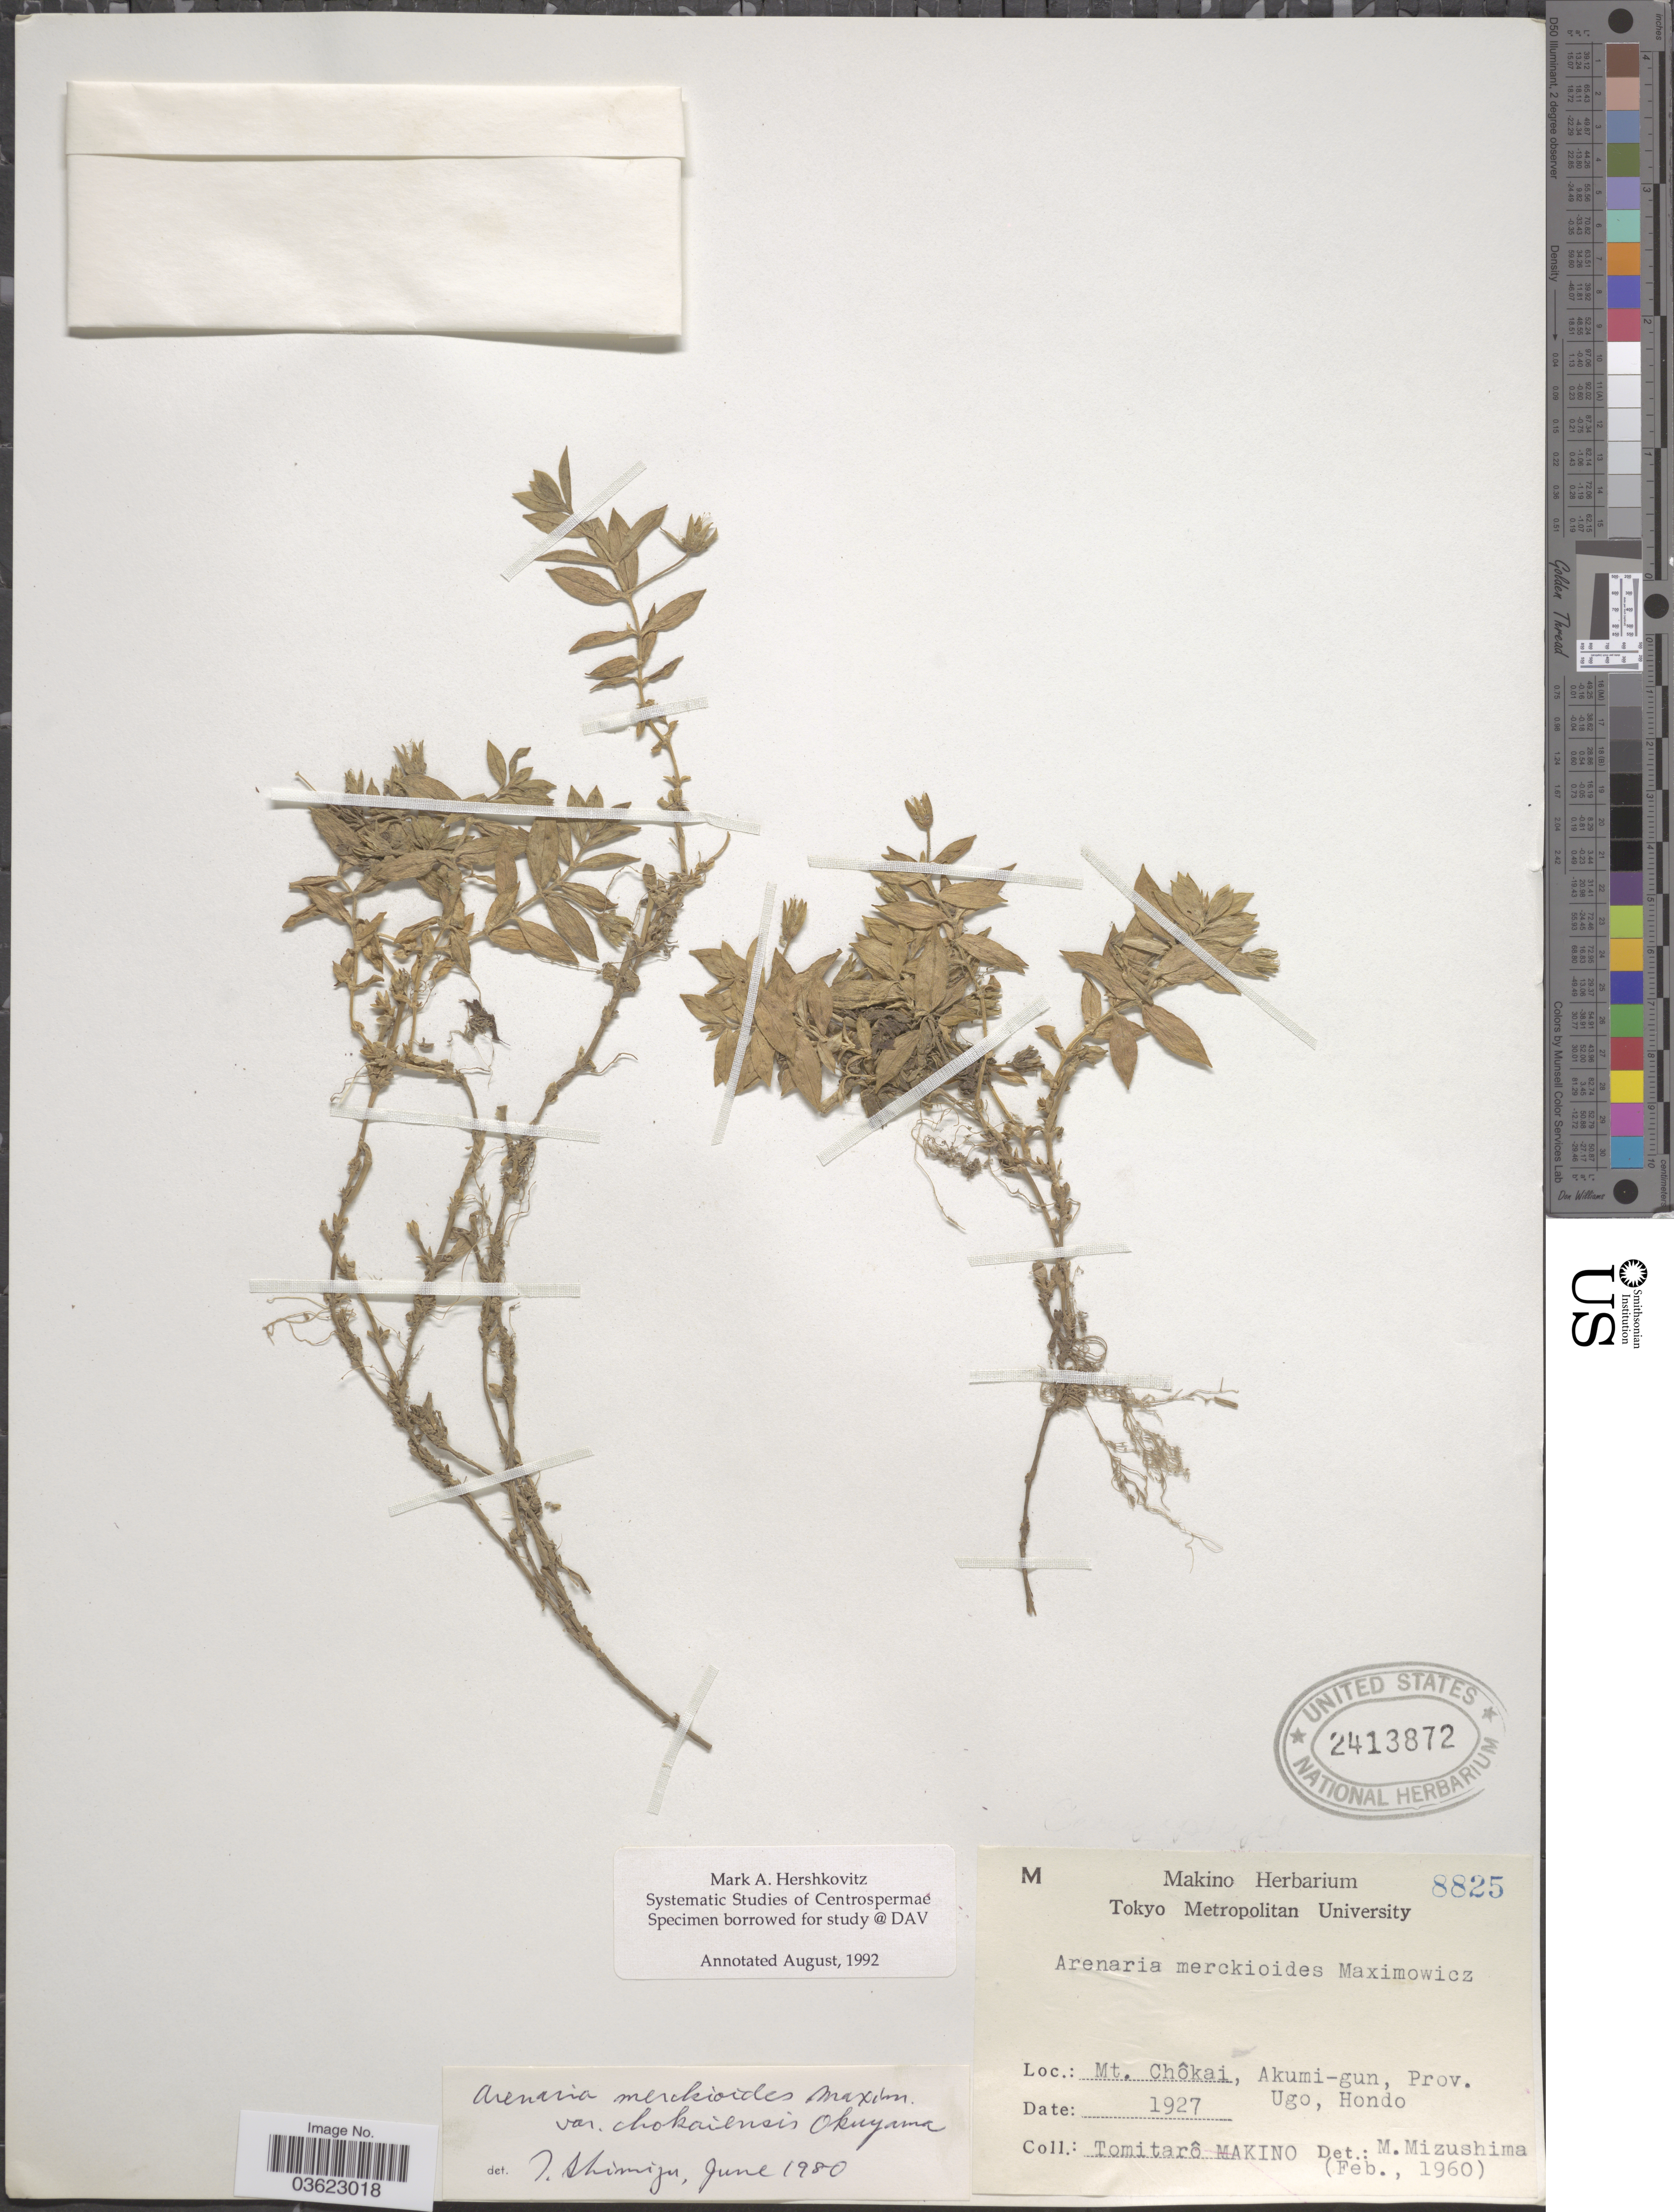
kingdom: Plantae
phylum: Tracheophyta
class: Magnoliopsida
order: Caryophyllales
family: Caryophyllaceae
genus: Arenaria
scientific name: Arenaria merckioides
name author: Maxim.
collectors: T. Makino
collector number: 8825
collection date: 1927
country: Japan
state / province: Tokyo, Federal City of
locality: Mt. Chôkai, Akumi-gun, Prov. Ugo, Hondo.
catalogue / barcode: US 2413872